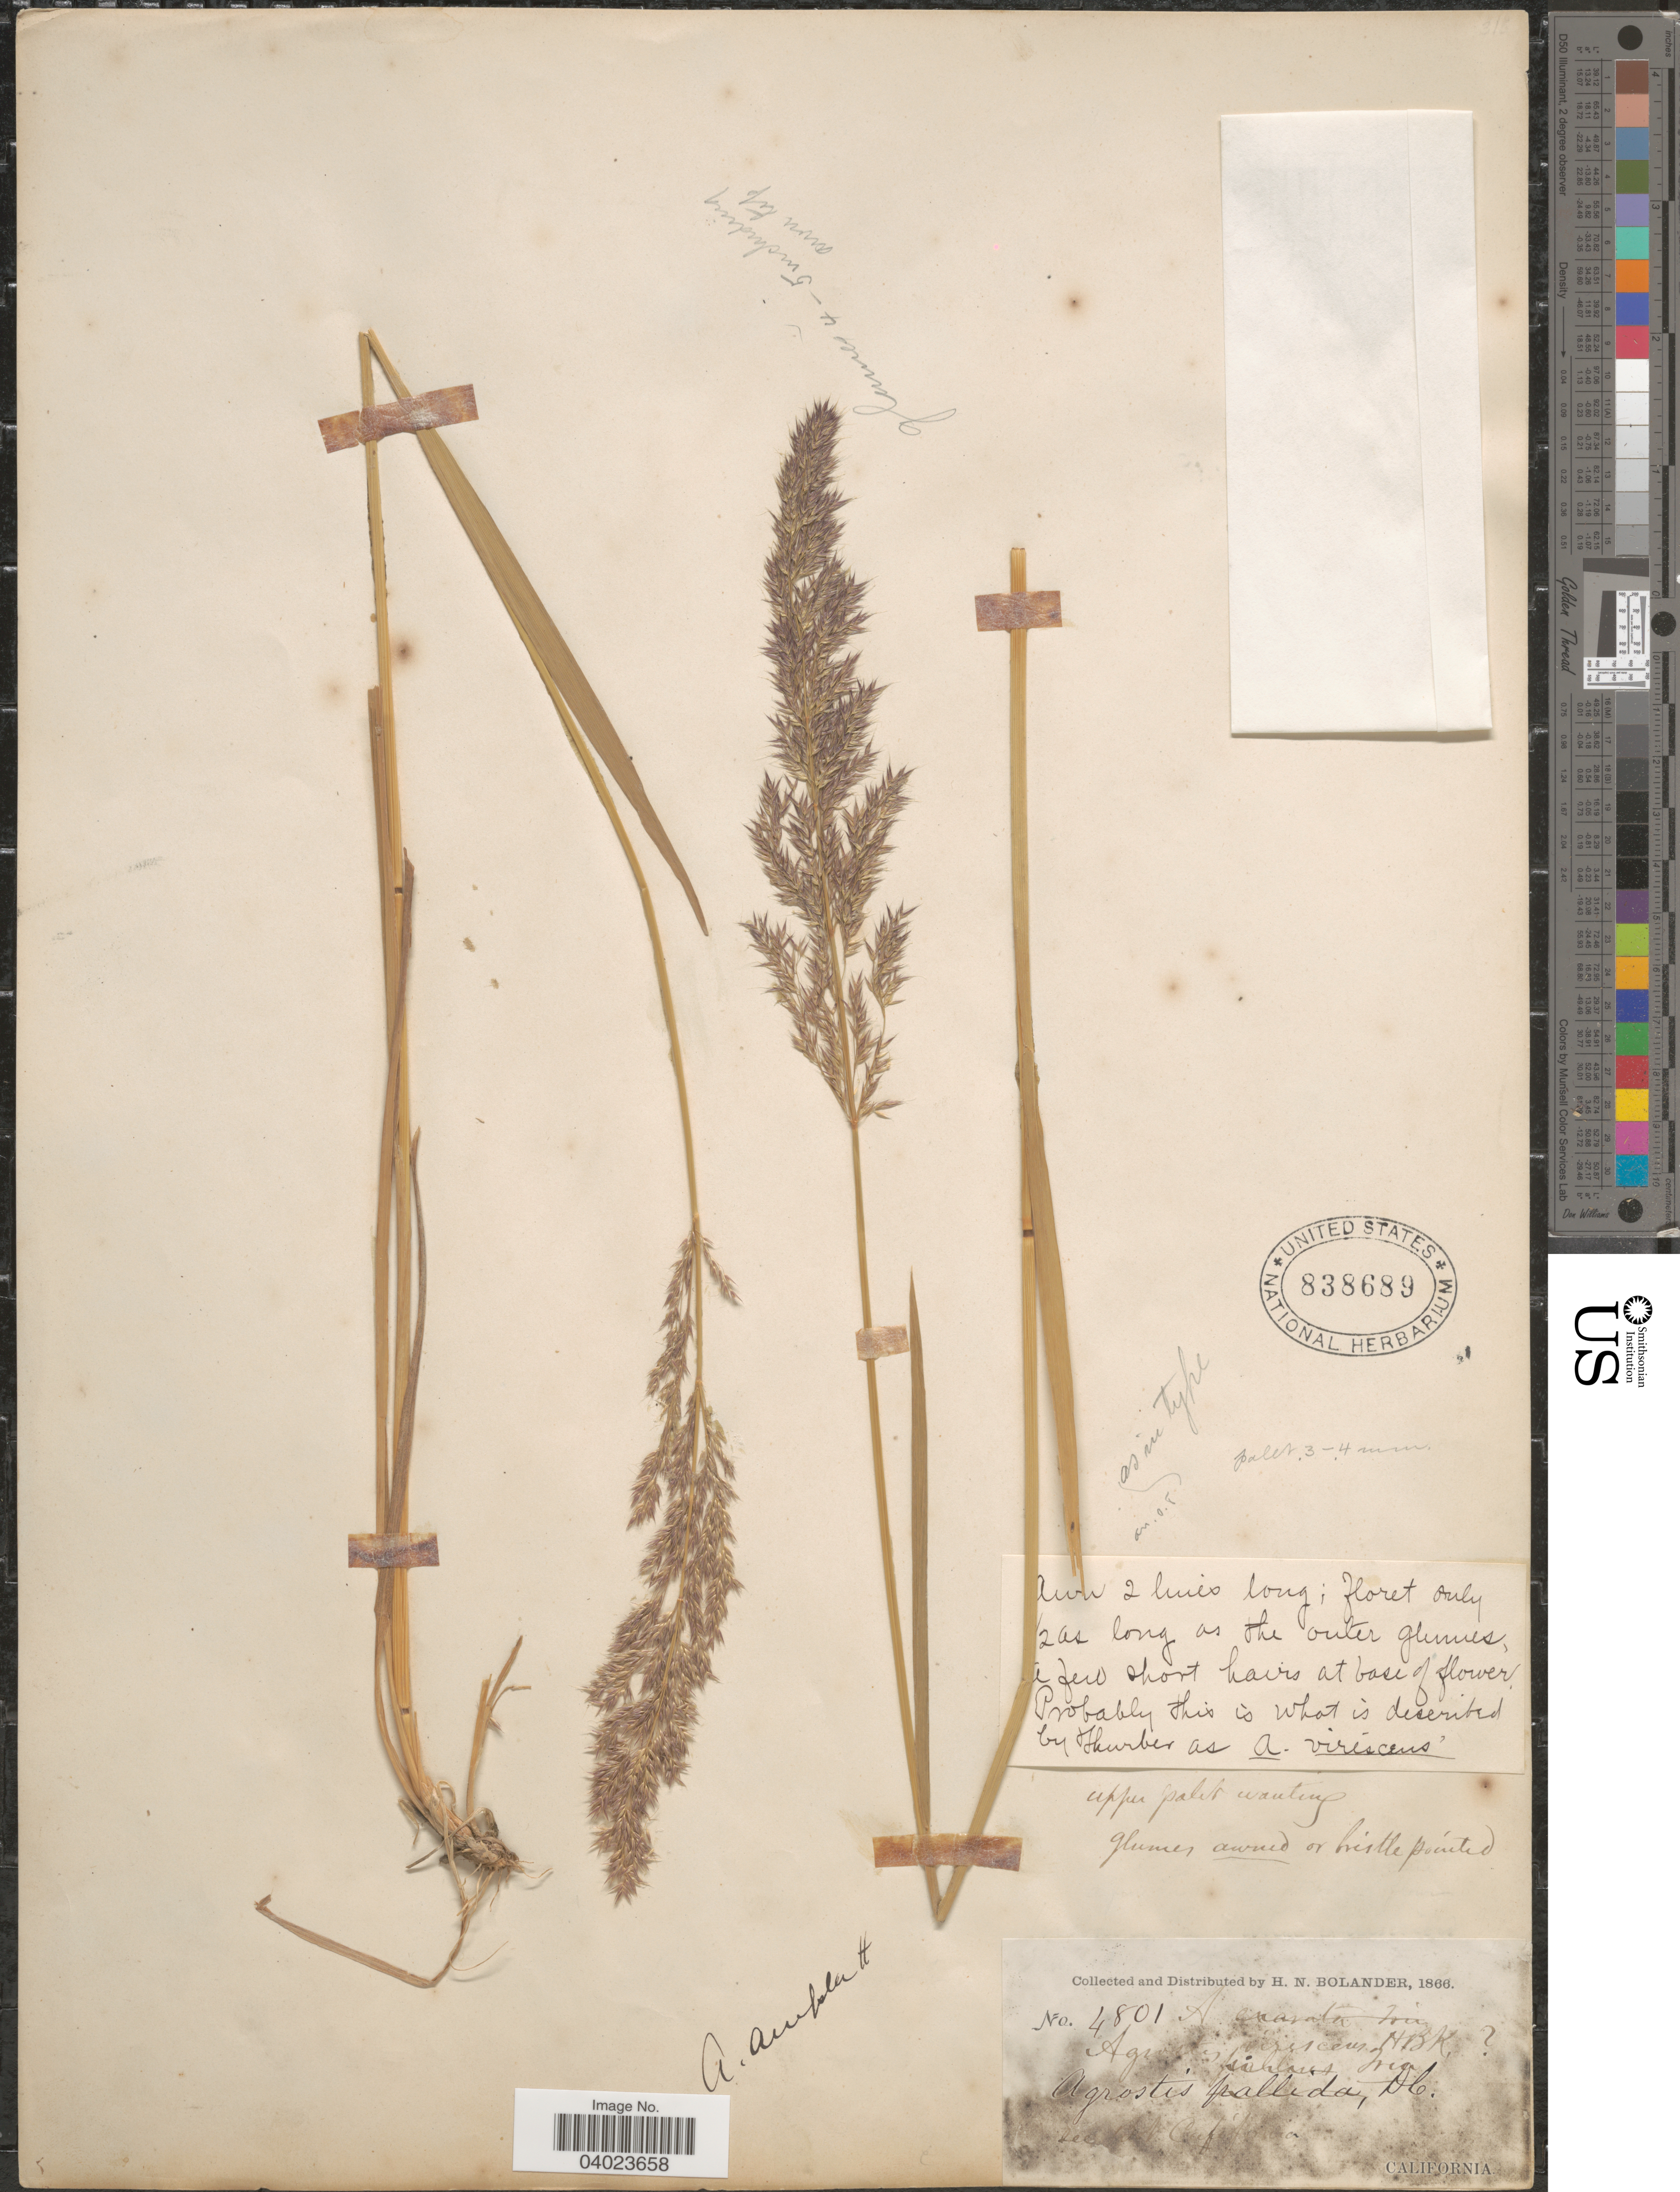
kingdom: Plantae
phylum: Tracheophyta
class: Liliopsida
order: Poales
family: Poaceae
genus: Agrostis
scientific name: Agrostis sp.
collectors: H. Bolander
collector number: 4801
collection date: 1866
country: United States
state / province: California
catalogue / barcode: US 838689